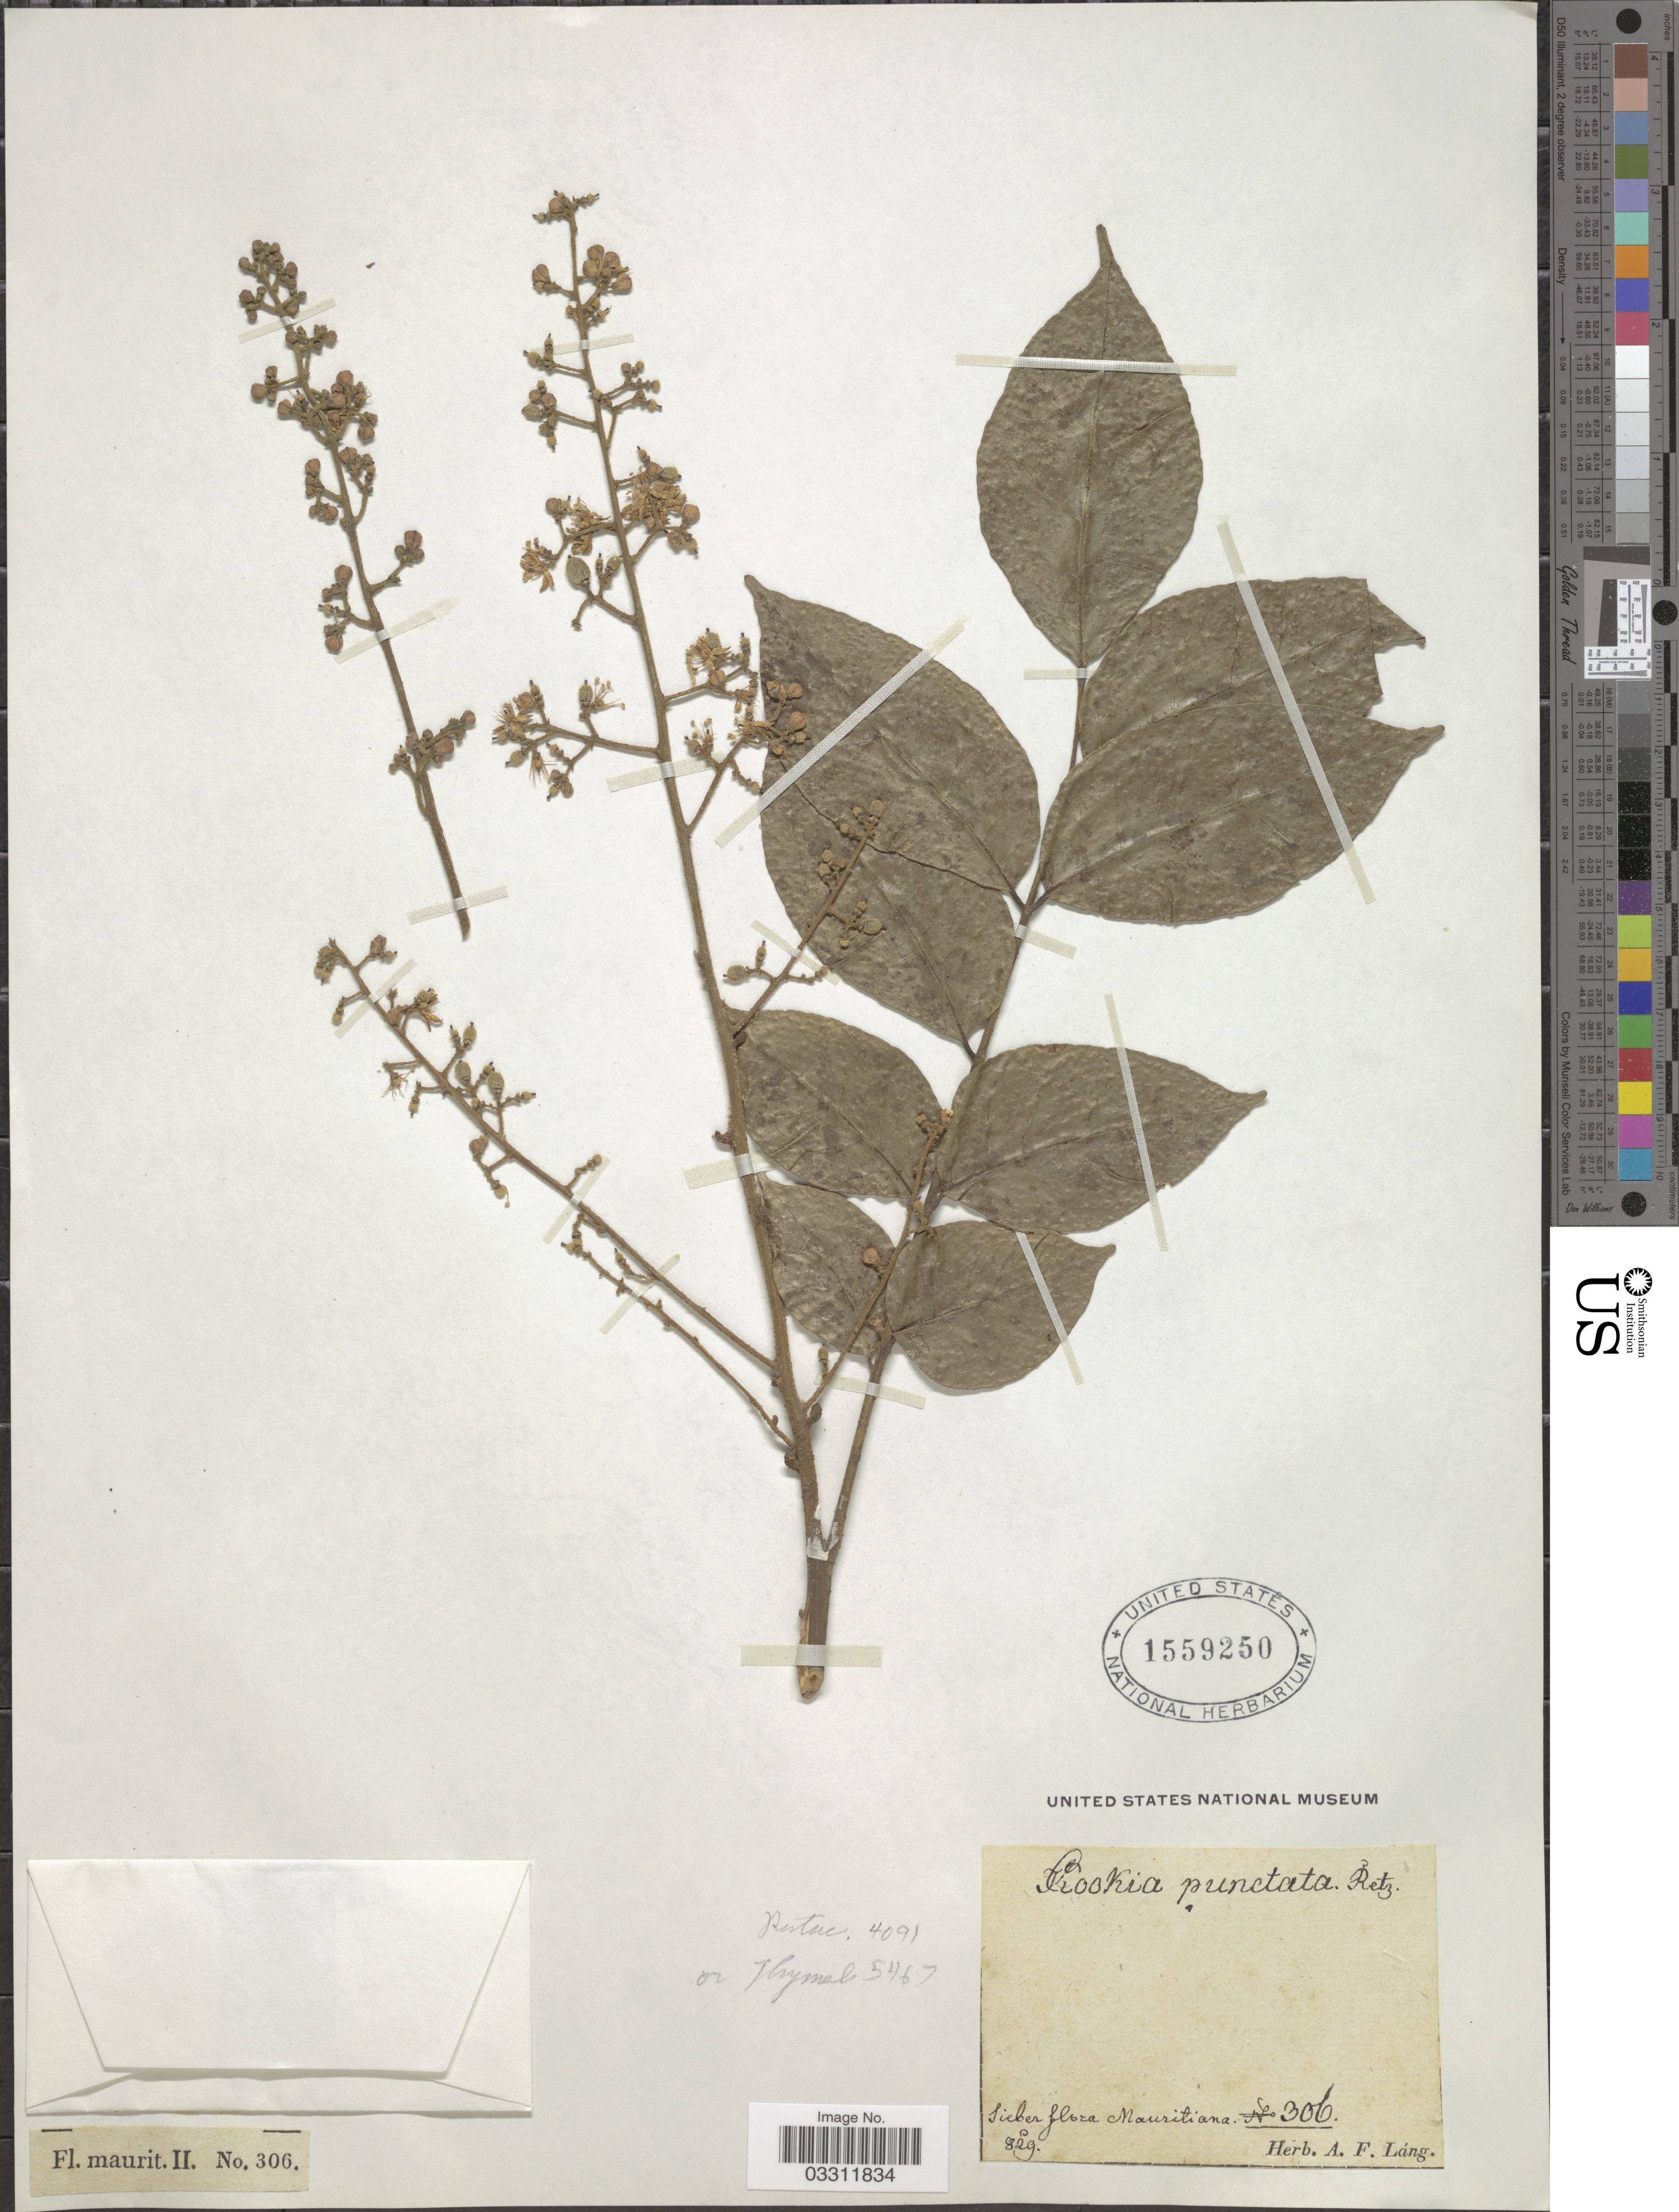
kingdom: Plantae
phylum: Tracheophyta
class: Magnoliopsida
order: Sapindales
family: Rutaceae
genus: Clausena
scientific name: Clausena excavata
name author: Burm. f.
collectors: -- Sieber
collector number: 306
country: Mauritania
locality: Mauritiana.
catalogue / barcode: US 1559250